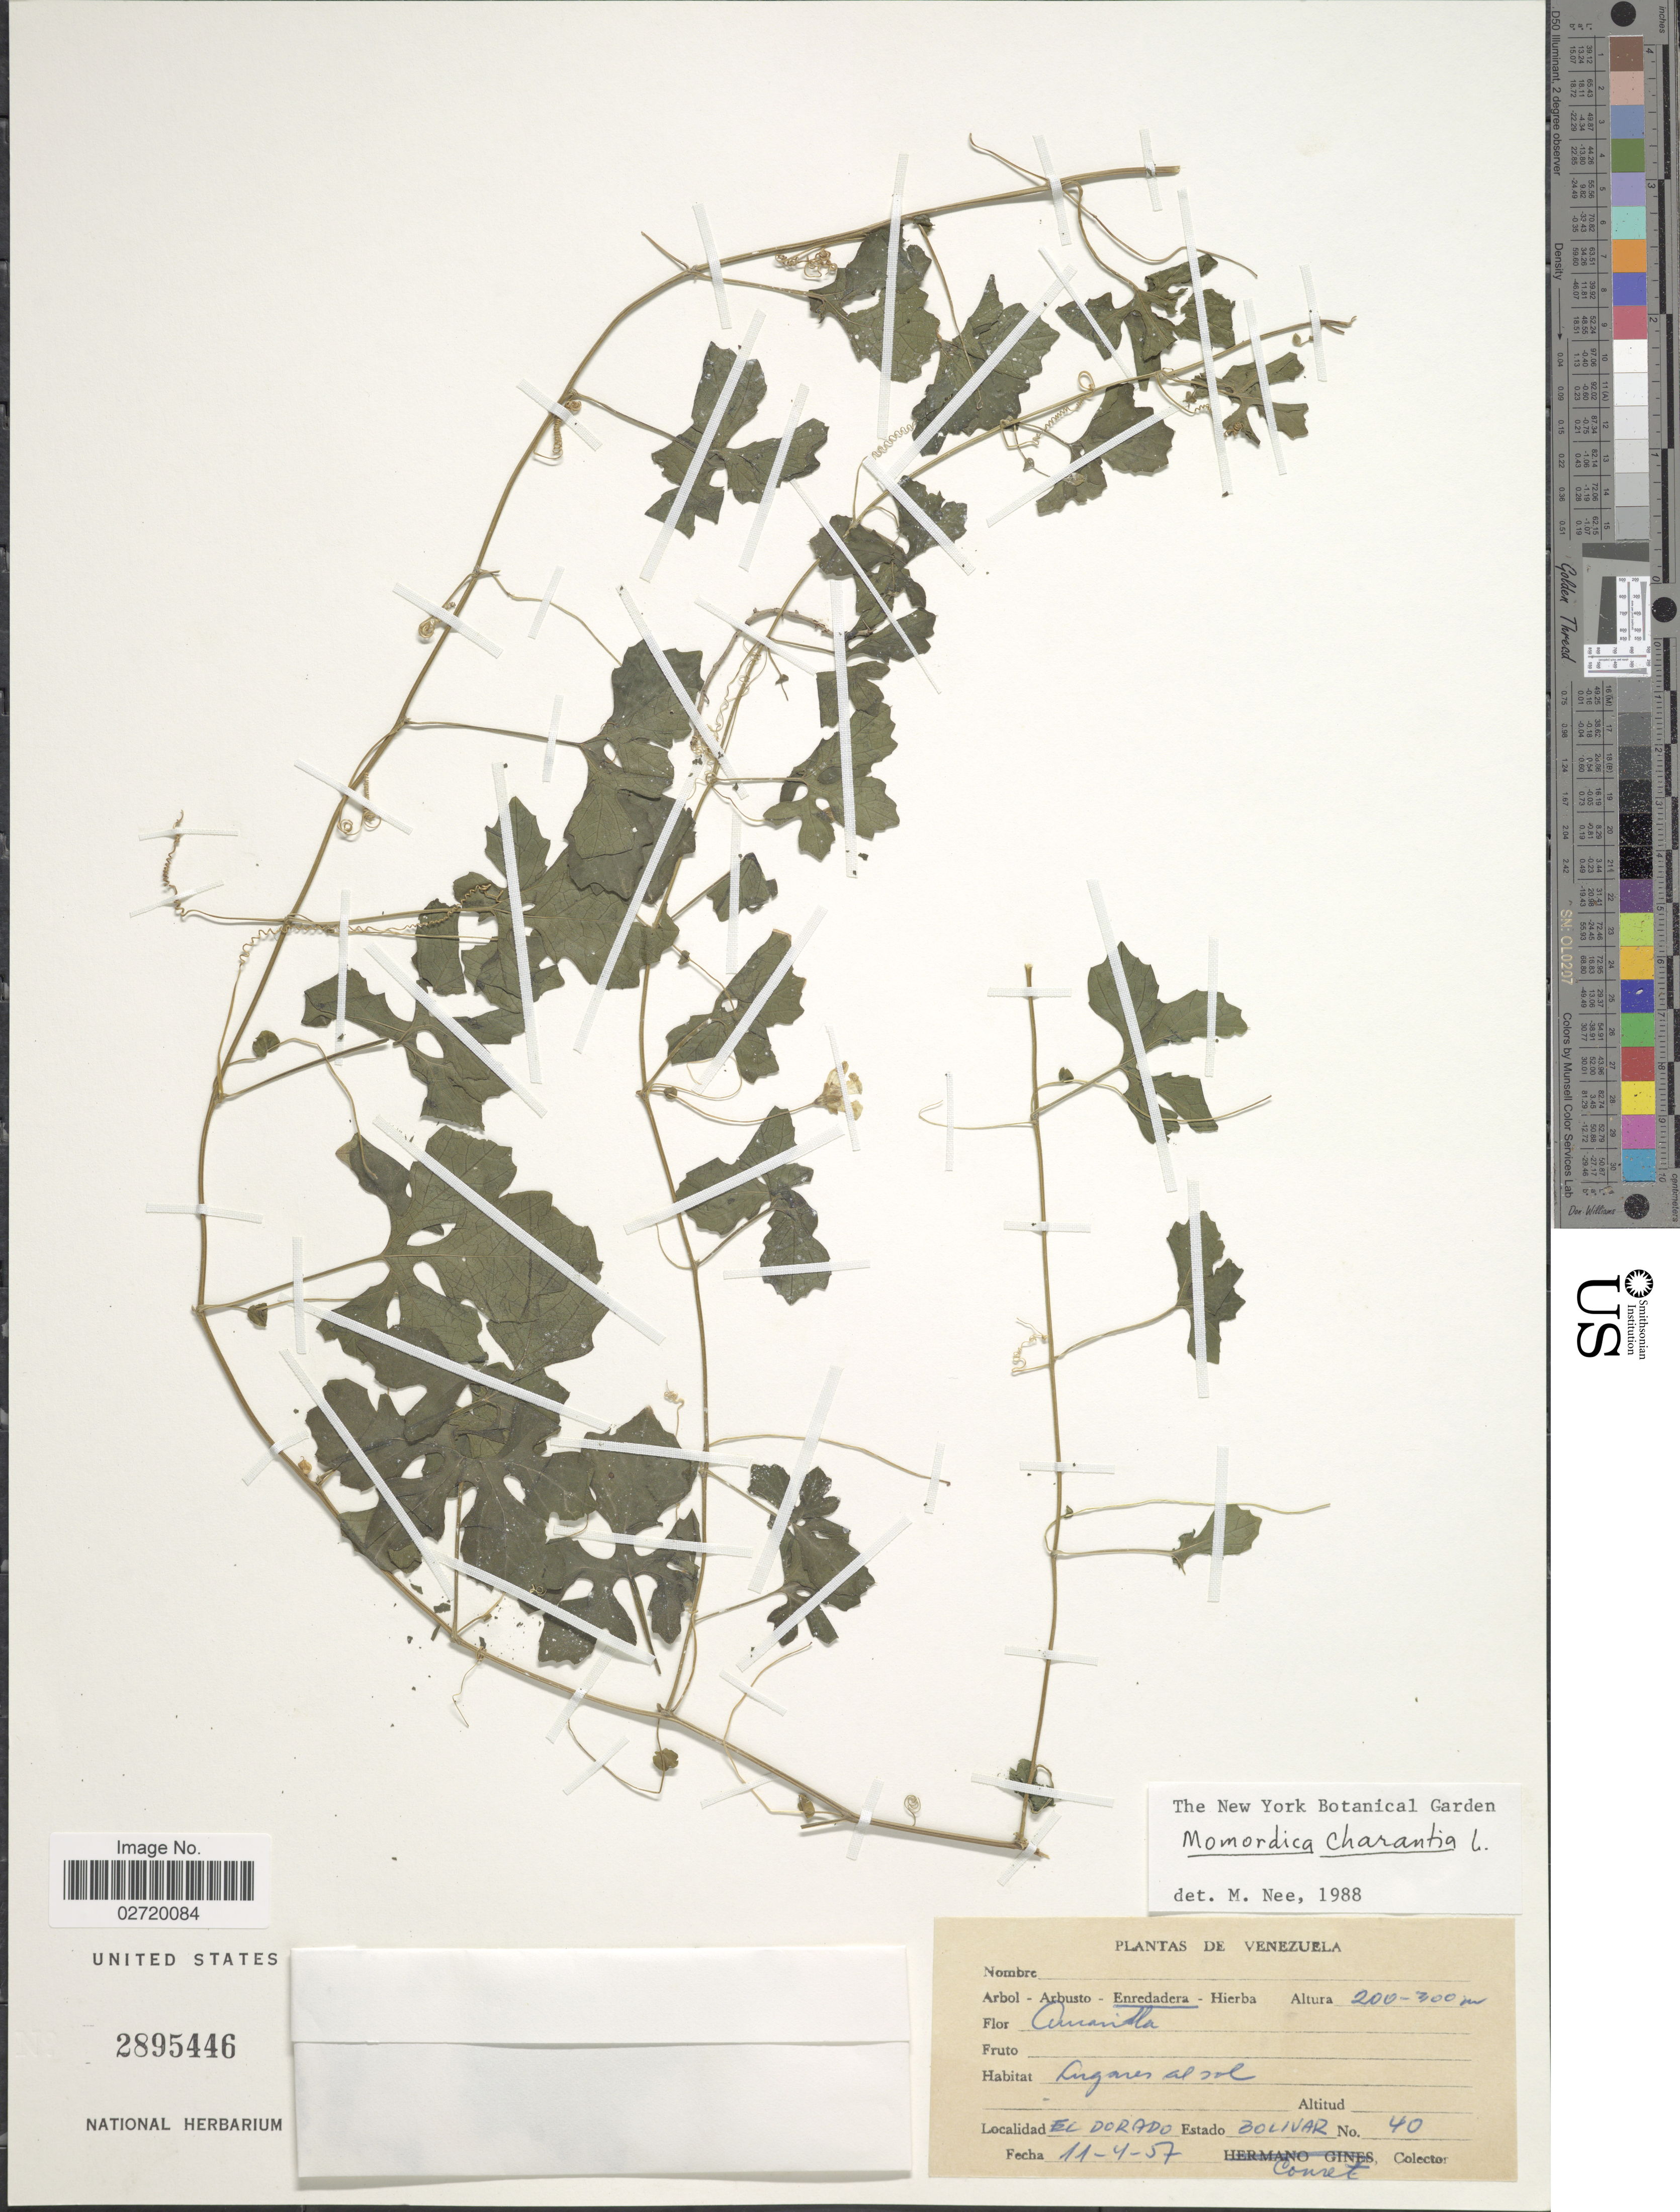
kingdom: Plantae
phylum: Tracheophyta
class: Magnoliopsida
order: Cucurbitales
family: Cucurbitaceae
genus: Momordica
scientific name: Momordica charantia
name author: L.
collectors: -. Couret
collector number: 40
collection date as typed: Transcribed d/m/y: 11/4/57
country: Venezuela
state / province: Bolivar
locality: El Dorado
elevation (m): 200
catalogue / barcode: US 285446